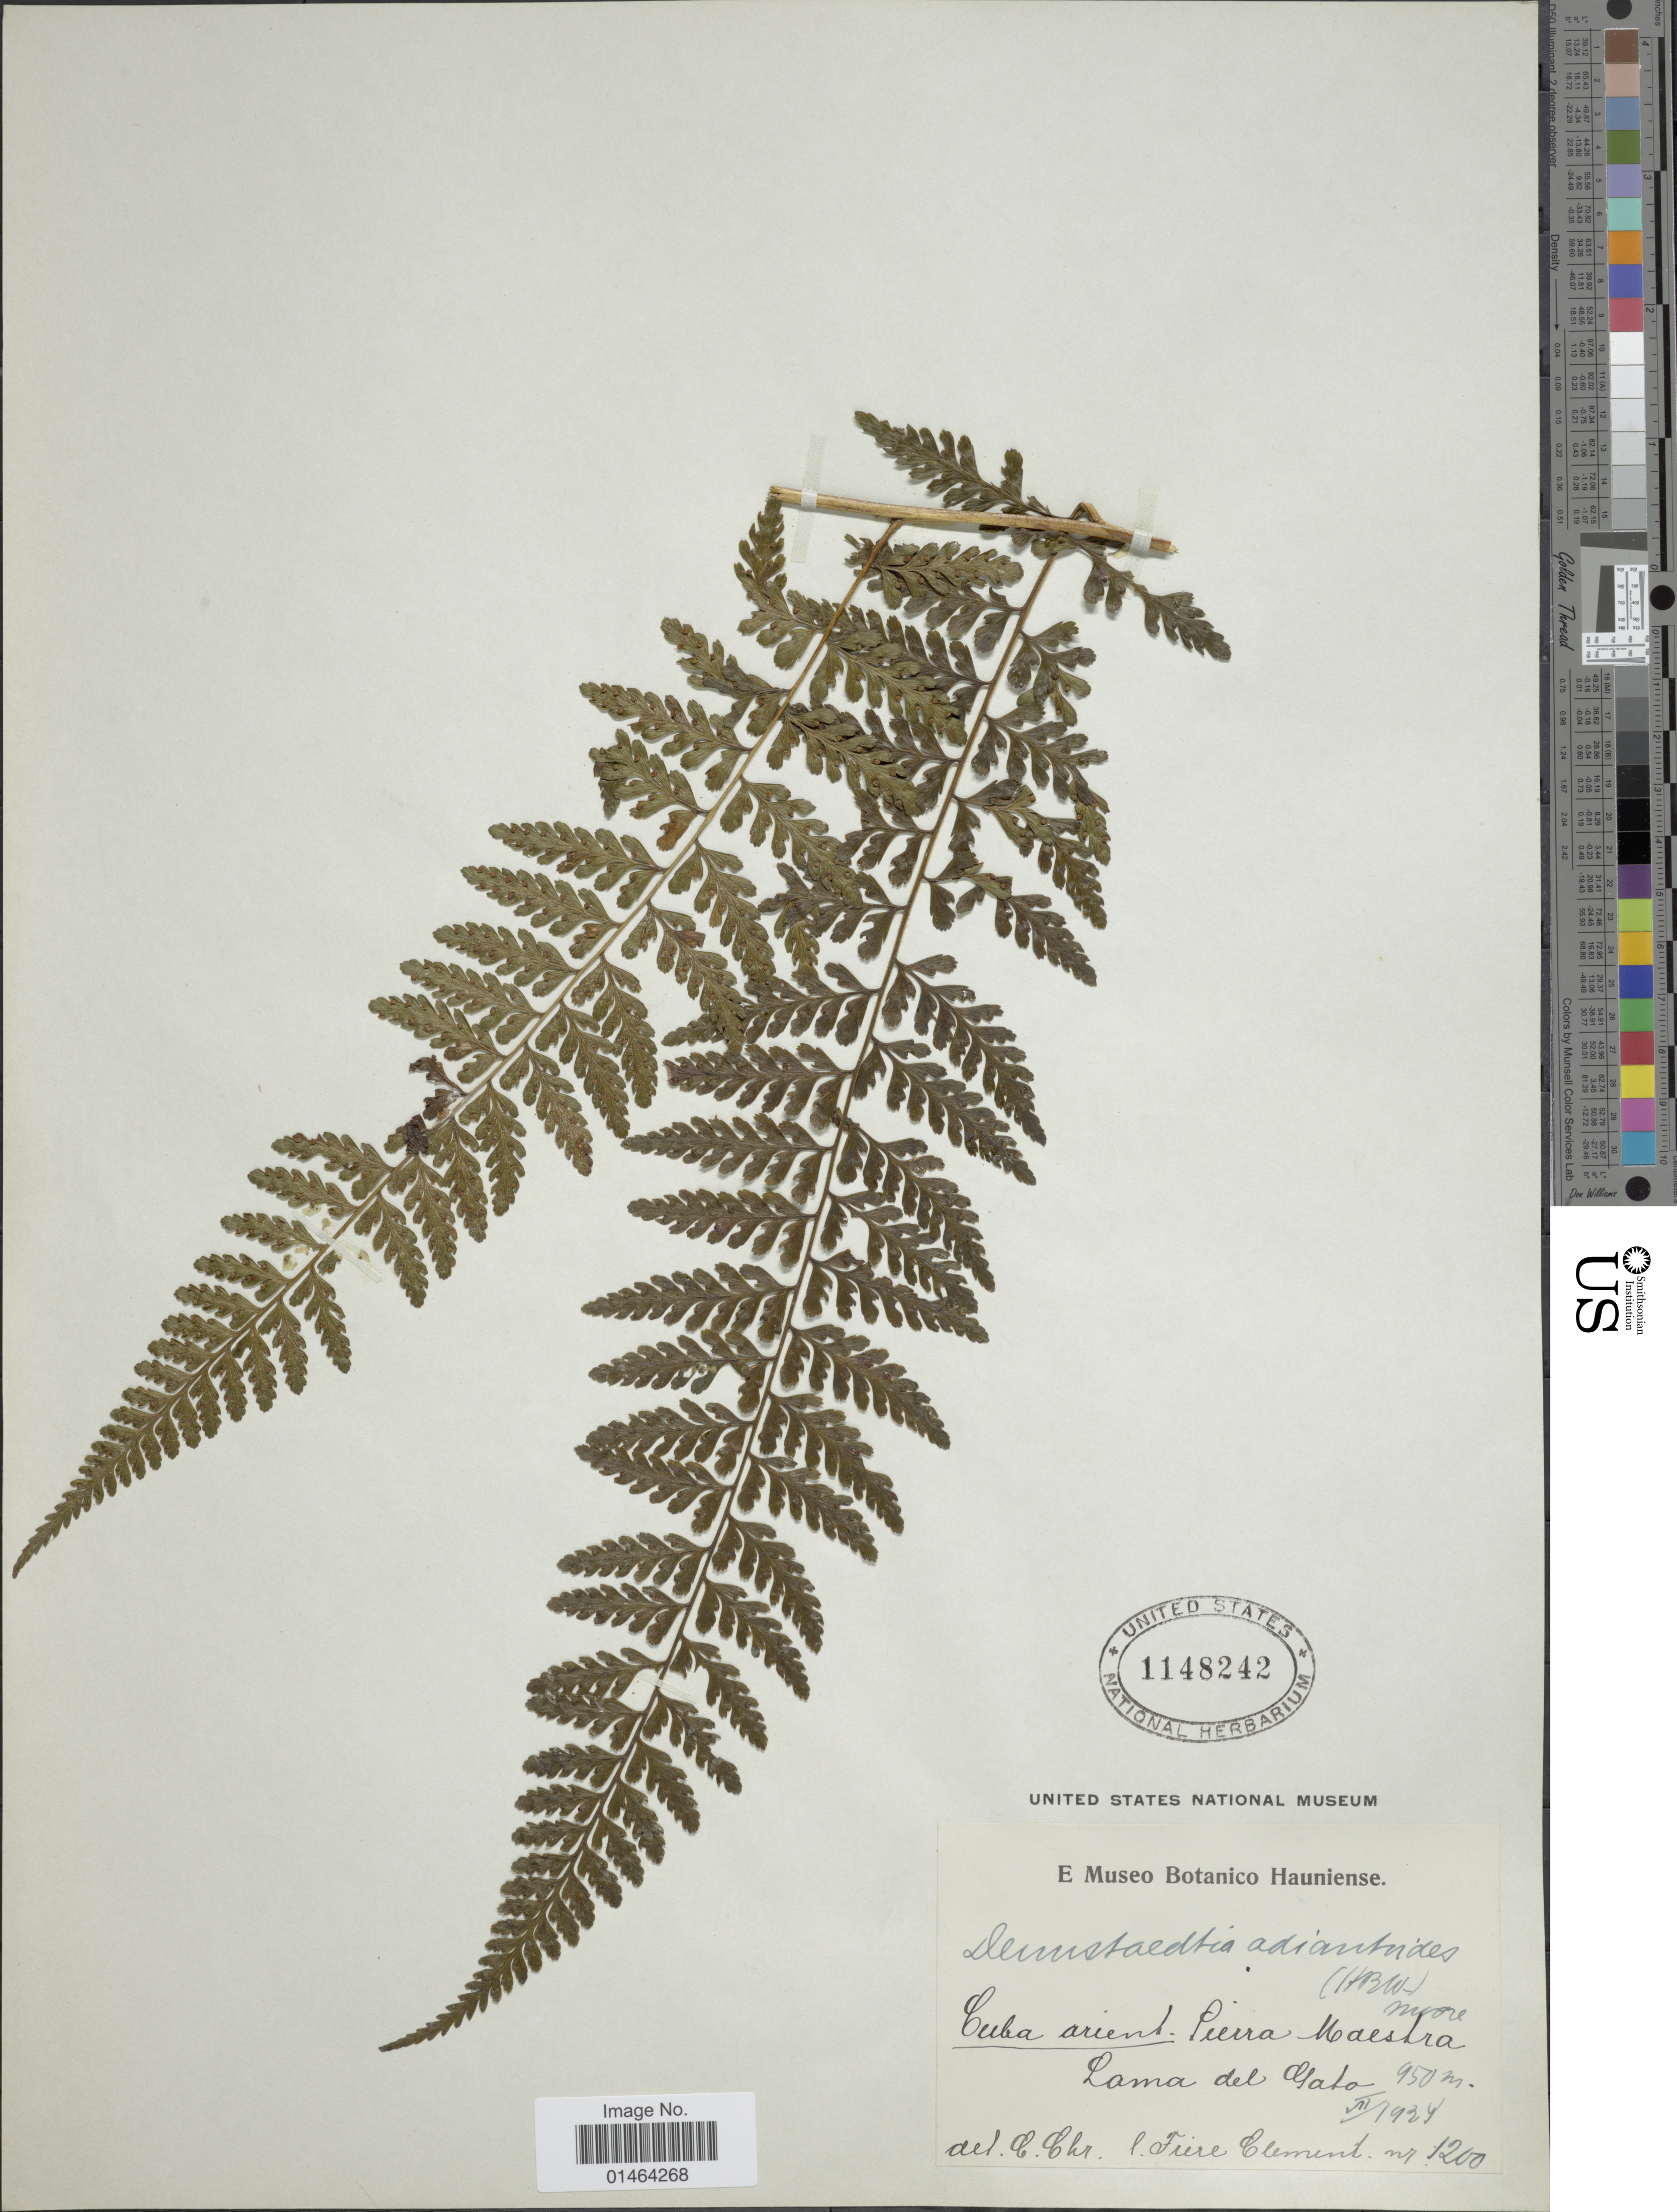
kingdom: Plantae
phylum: Tracheophyta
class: Polypodiopsida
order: Polypodiales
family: Dennstaedtiaceae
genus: Dennstaedtia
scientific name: Dennstaedtia bipinnata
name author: (Cav.) Maxon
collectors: B. Clement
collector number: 1200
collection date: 1934-07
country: Cuba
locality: Cuba orient: Sierra Maestra, Loma del Gato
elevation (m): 950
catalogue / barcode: US 1148242